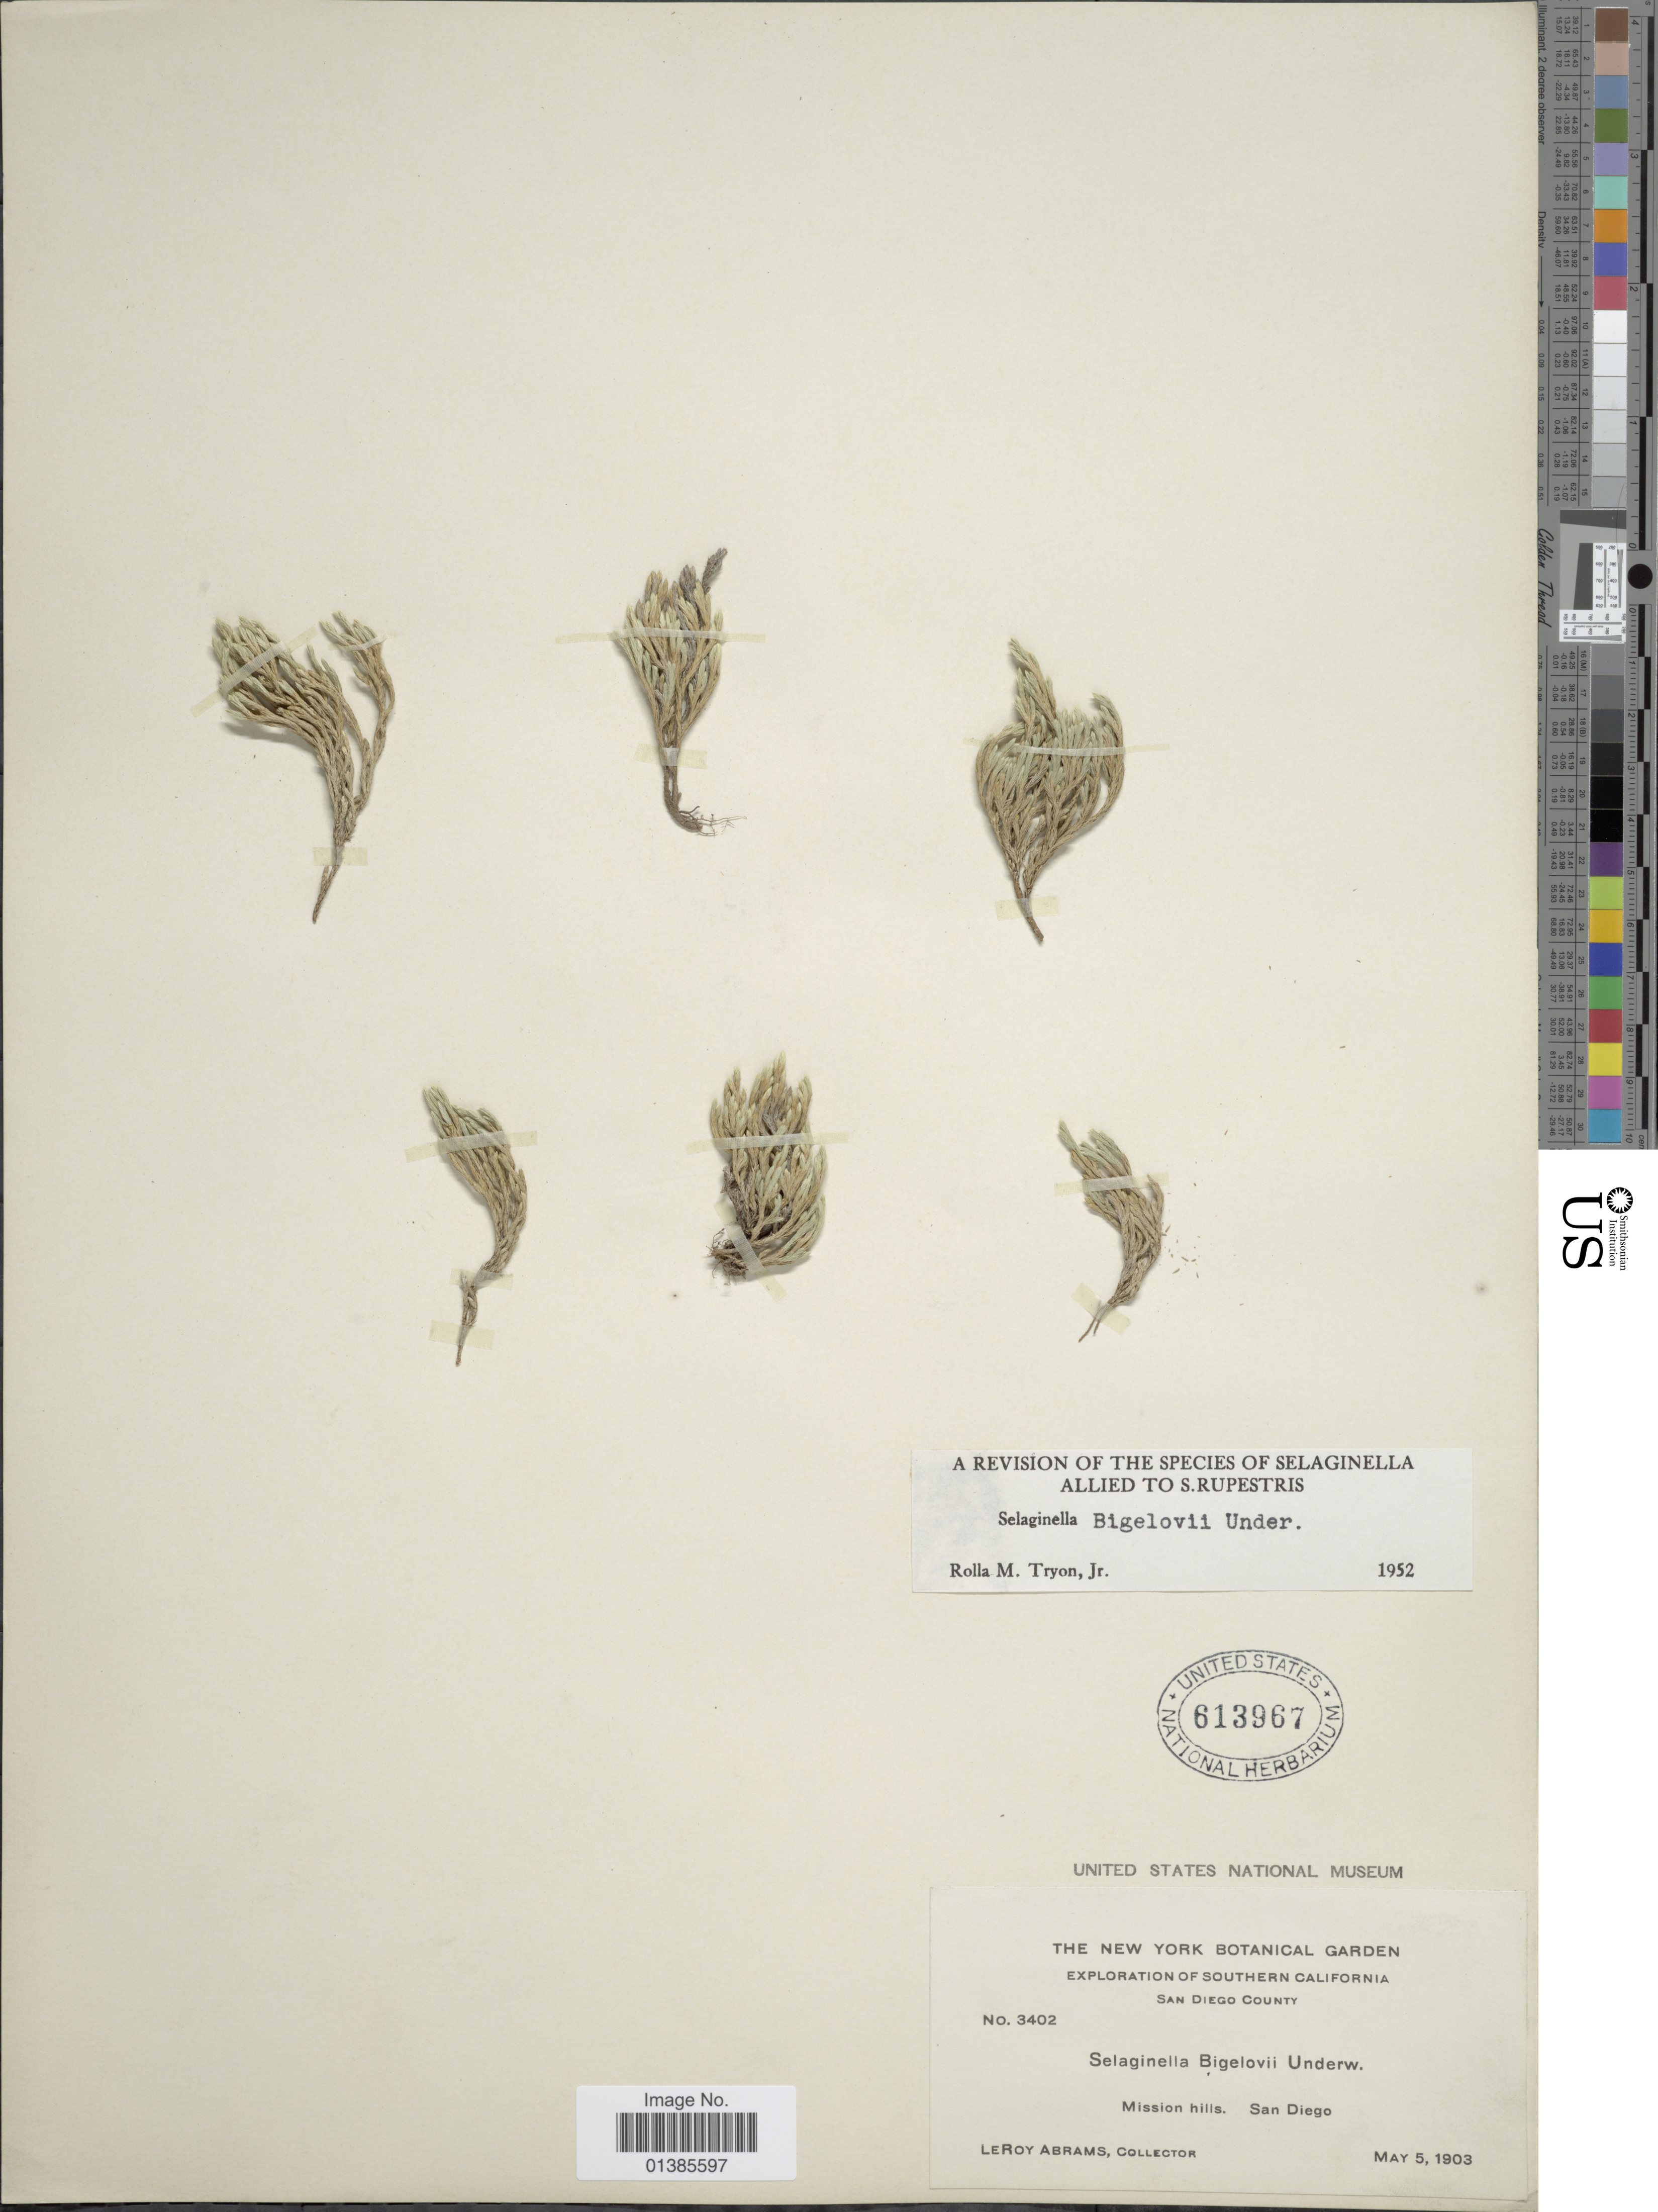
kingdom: Plantae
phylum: Tracheophyta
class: Lycopodiopsida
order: Selaginellales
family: Selaginellaceae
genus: Selaginella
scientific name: Selaginella bigelovii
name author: Underw.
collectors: L. Abrams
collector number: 3402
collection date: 1903-05-05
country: United States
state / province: California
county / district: San Diego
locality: Southern California. San Diego County. Mission Hills.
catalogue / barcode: US 613967